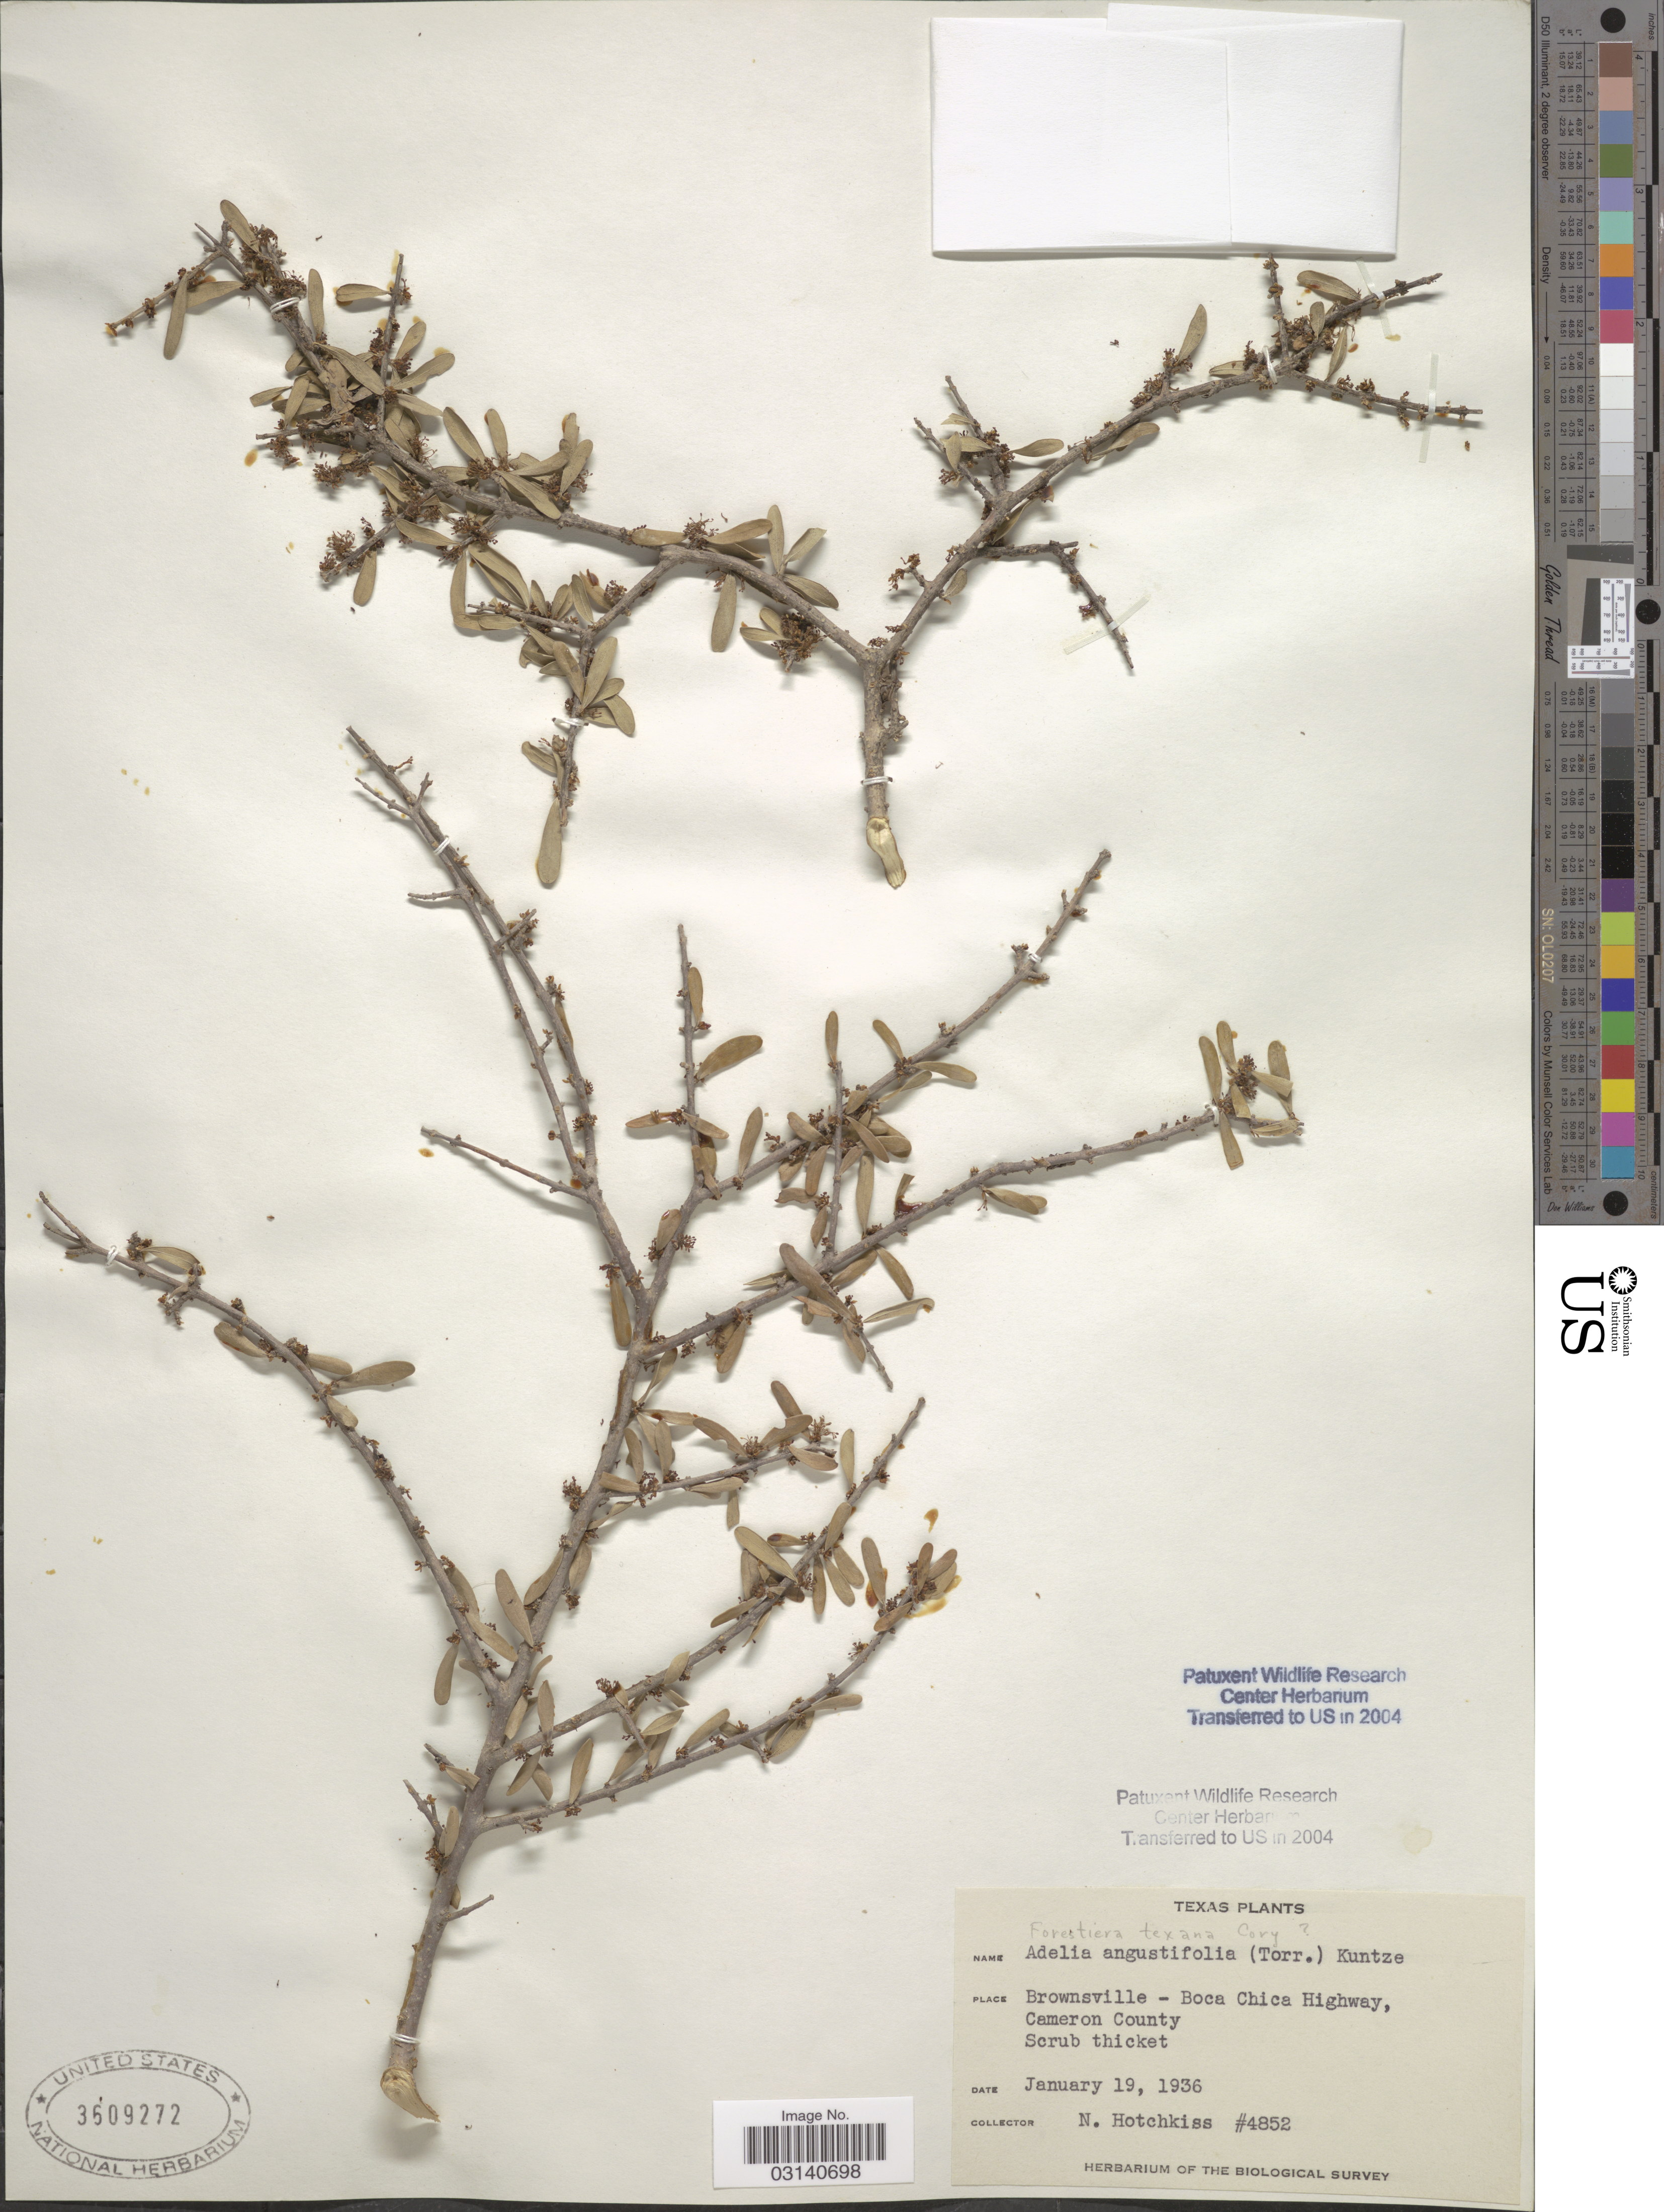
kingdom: Plantae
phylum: Tracheophyta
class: Magnoliopsida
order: Lamiales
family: Oleaceae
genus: Forestiera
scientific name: Forestiera angustifolia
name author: Torr.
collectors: N. Hotchkiss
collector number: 4852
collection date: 1936-01-19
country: United States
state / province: Texas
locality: Brownsville - Boca Chica Highway, Cameron County.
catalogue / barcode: US 3609272